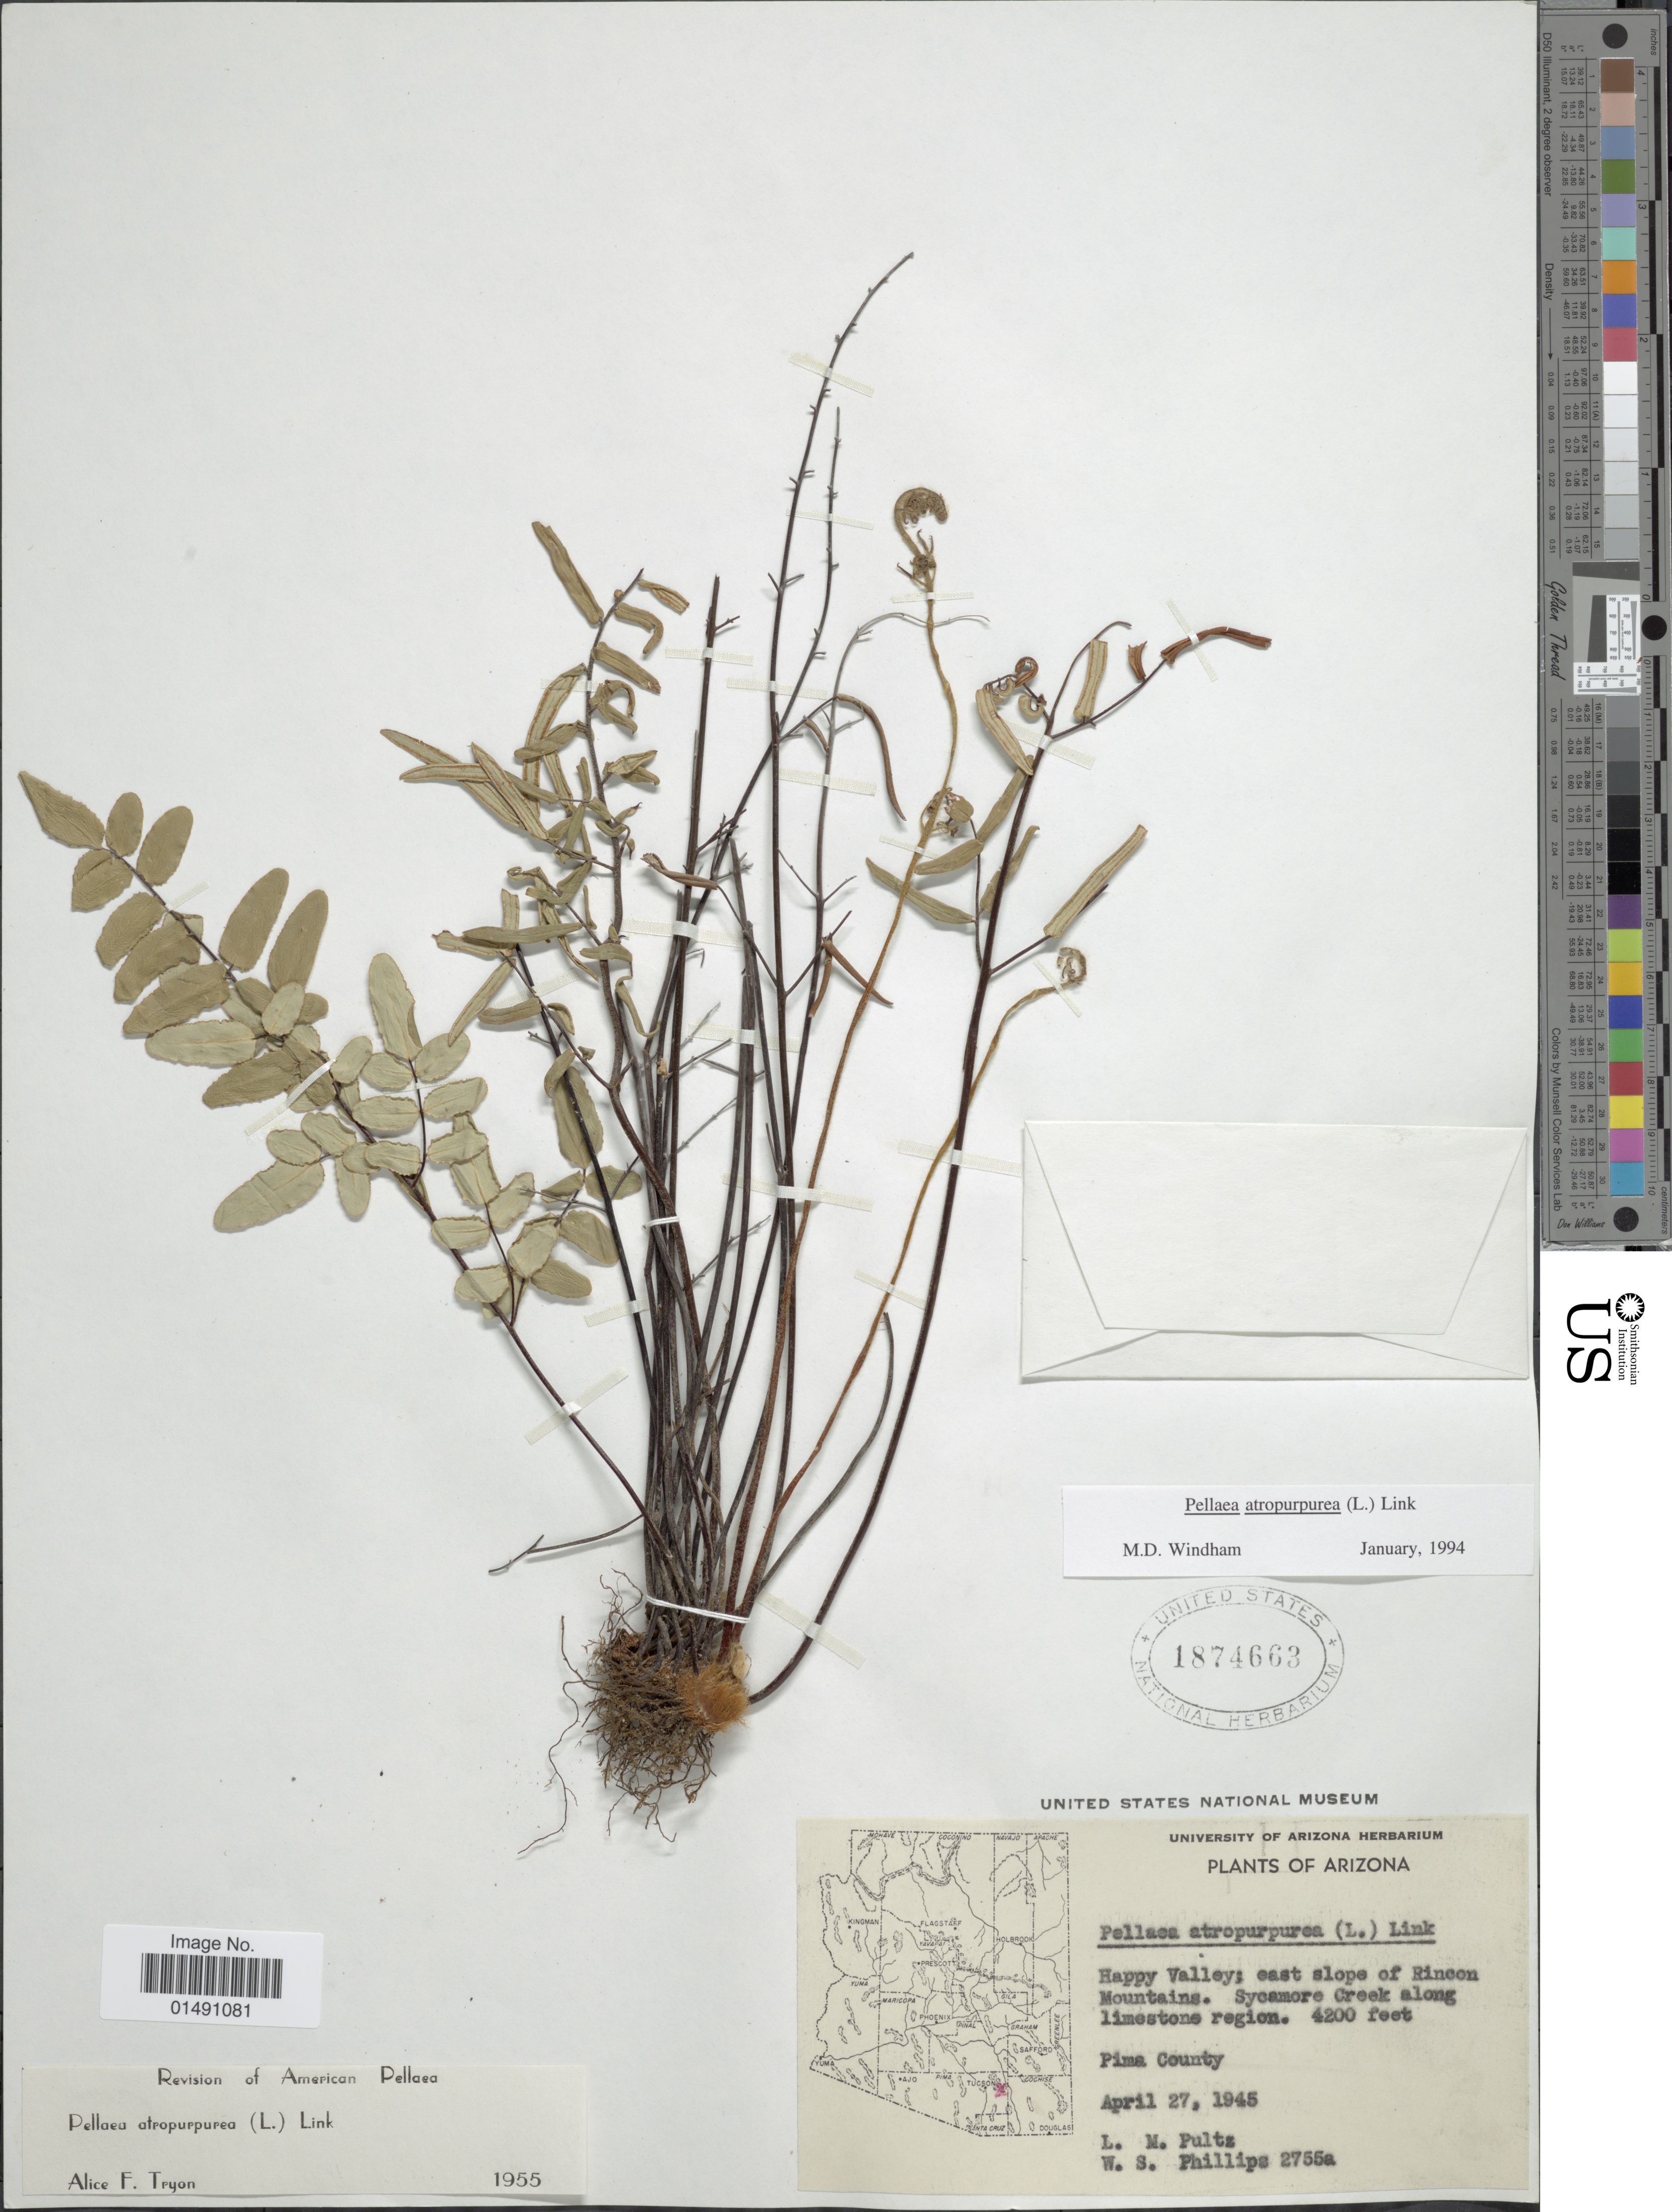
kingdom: Plantae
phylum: Tracheophyta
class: Polypodiopsida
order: Polypodiales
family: Pteridaceae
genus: Pellaea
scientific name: Pellaea atropurpurea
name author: (L.) Link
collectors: L. Pultz & W. S. Phillips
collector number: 2755a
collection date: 1945-04-27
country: United States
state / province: Arizona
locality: Happy Valley; east slope of Rincon Mountains. Sycamore Creek along limestone region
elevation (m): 1280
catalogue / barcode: US 1874663